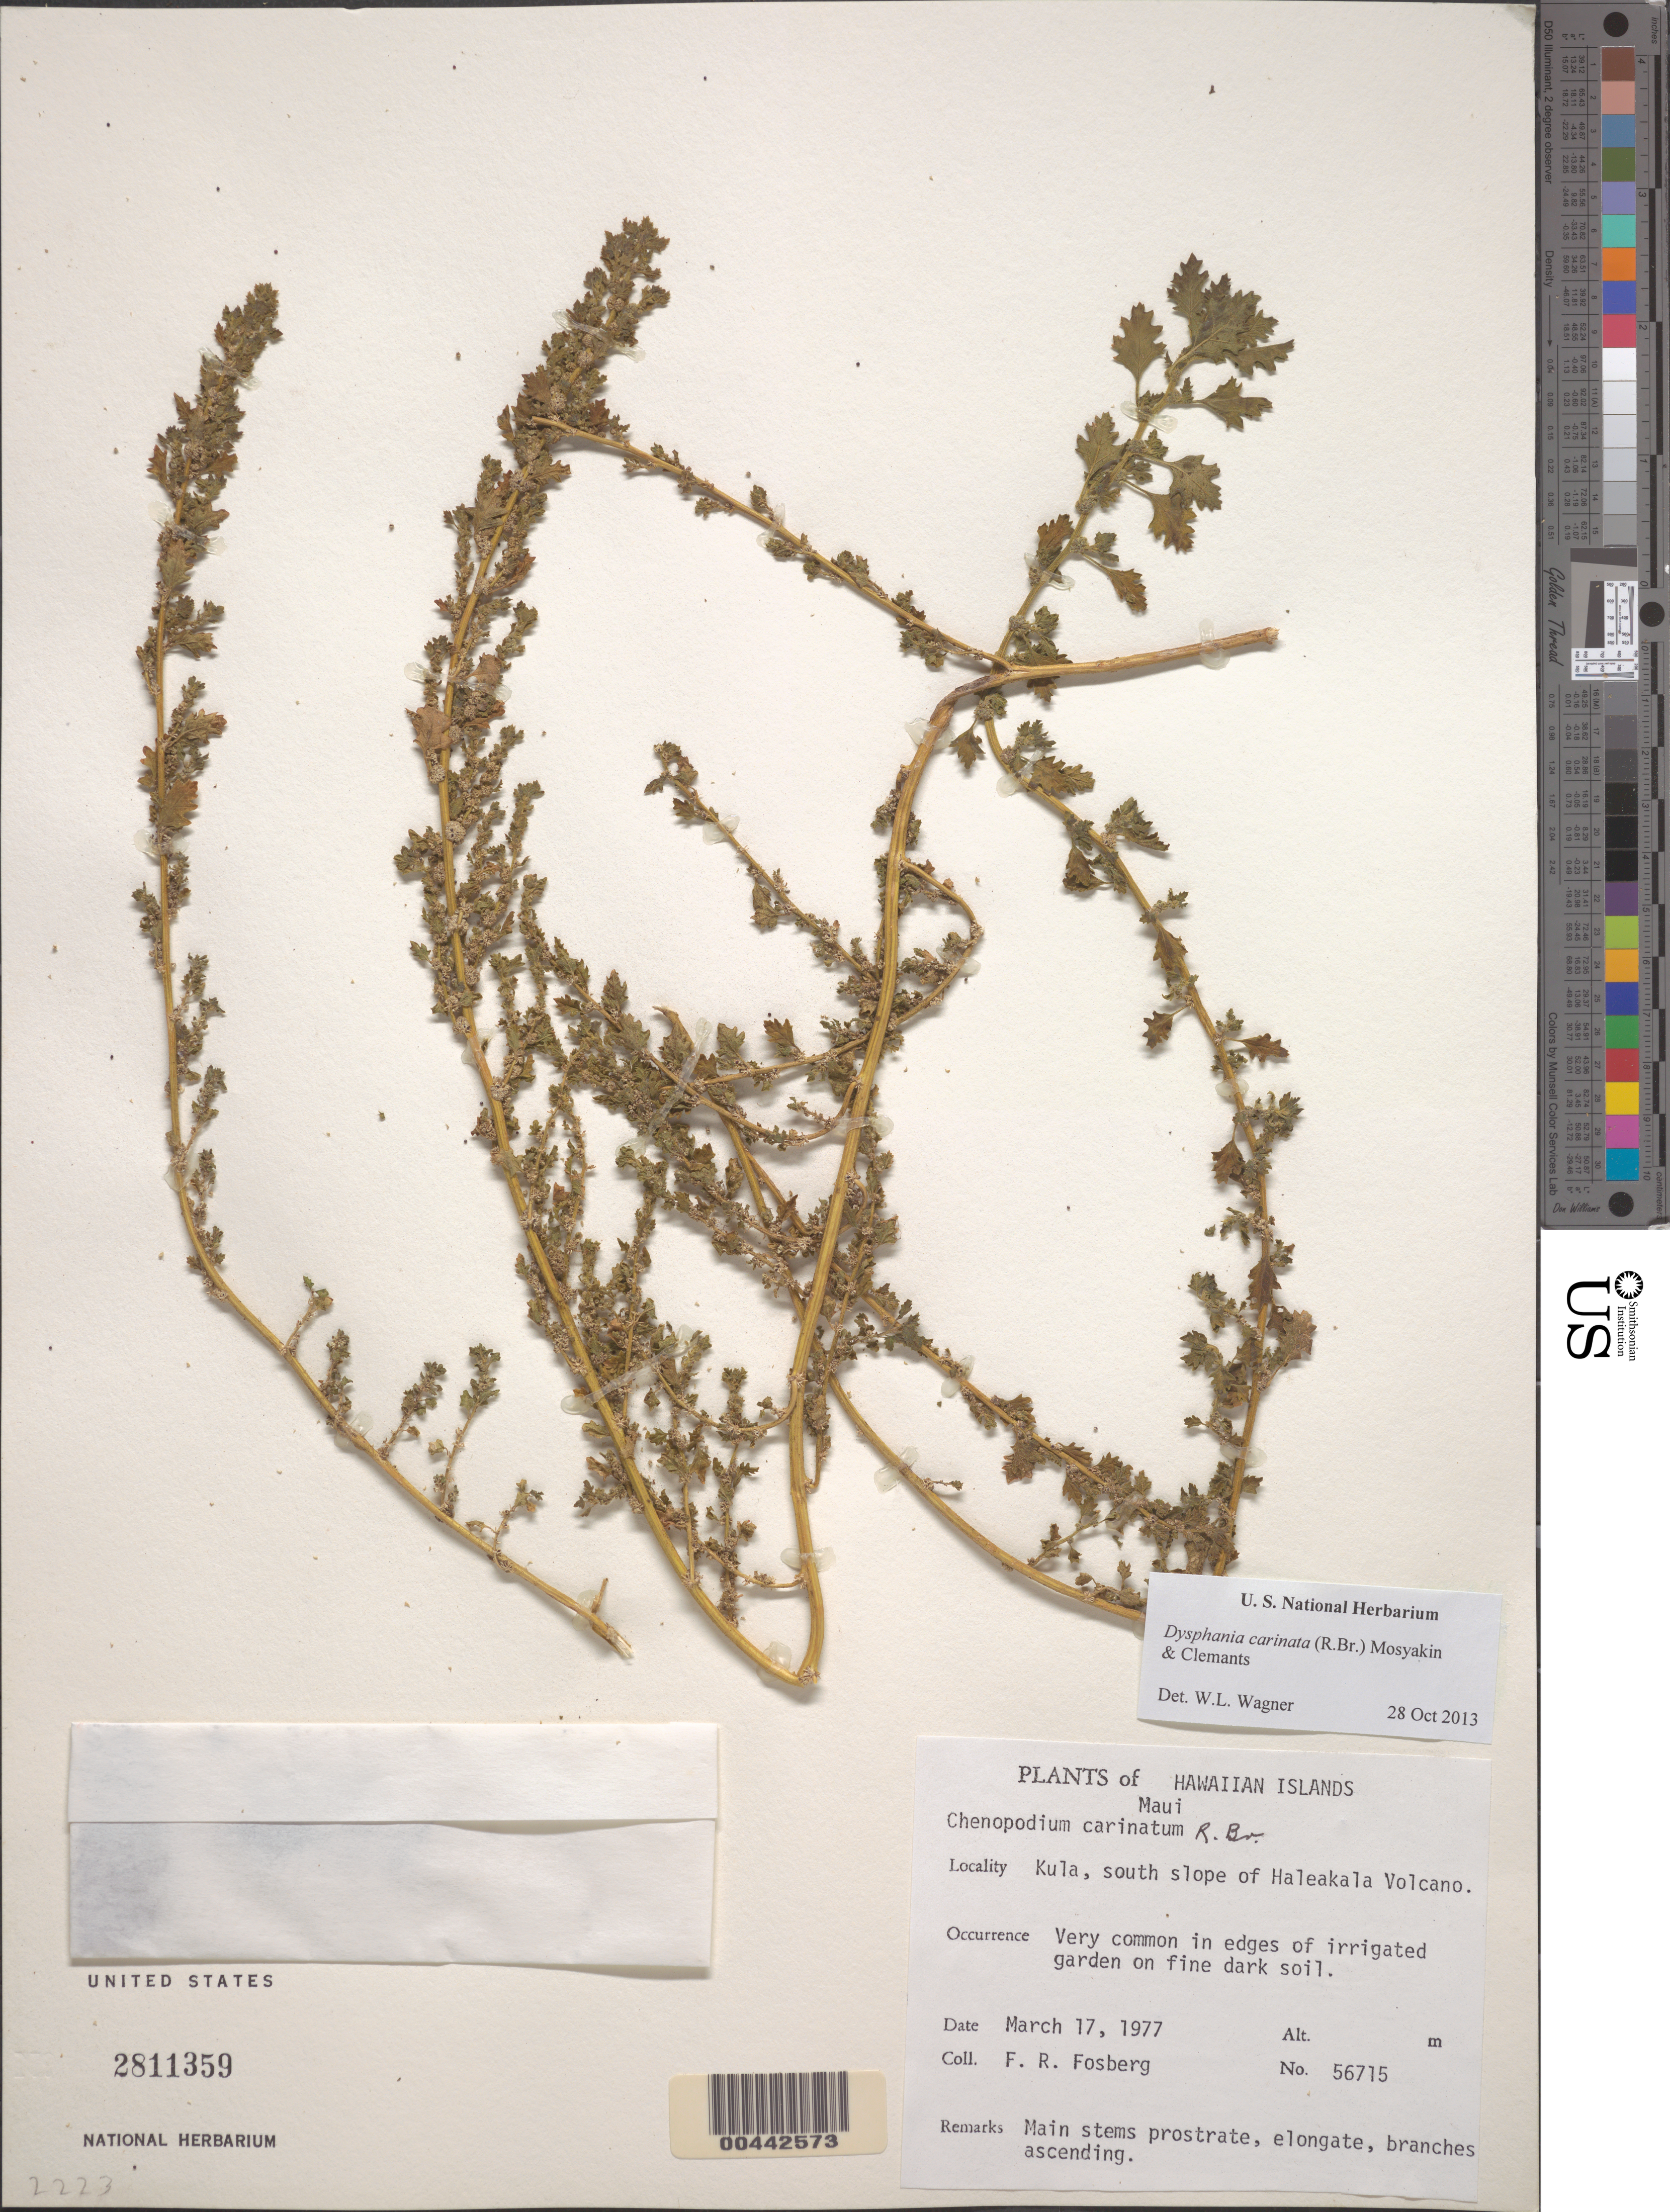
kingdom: Plantae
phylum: Tracheophyta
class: Magnoliopsida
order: Caryophyllales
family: Amaranthaceae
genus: Dysphania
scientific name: Dysphania carinata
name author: (R. Br.) Mosyakin & Clemants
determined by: Wagner, W. L., (BOT), Smithsonian Institution - National Museum of Natural History (UNITED STATES)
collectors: F. R. Fosberg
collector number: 56715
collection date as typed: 17 Mar 1977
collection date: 1977-03-17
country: United States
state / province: Hawaii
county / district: Maui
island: Maui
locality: Kula, south slope of Haleakala Volcano.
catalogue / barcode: US 2811359